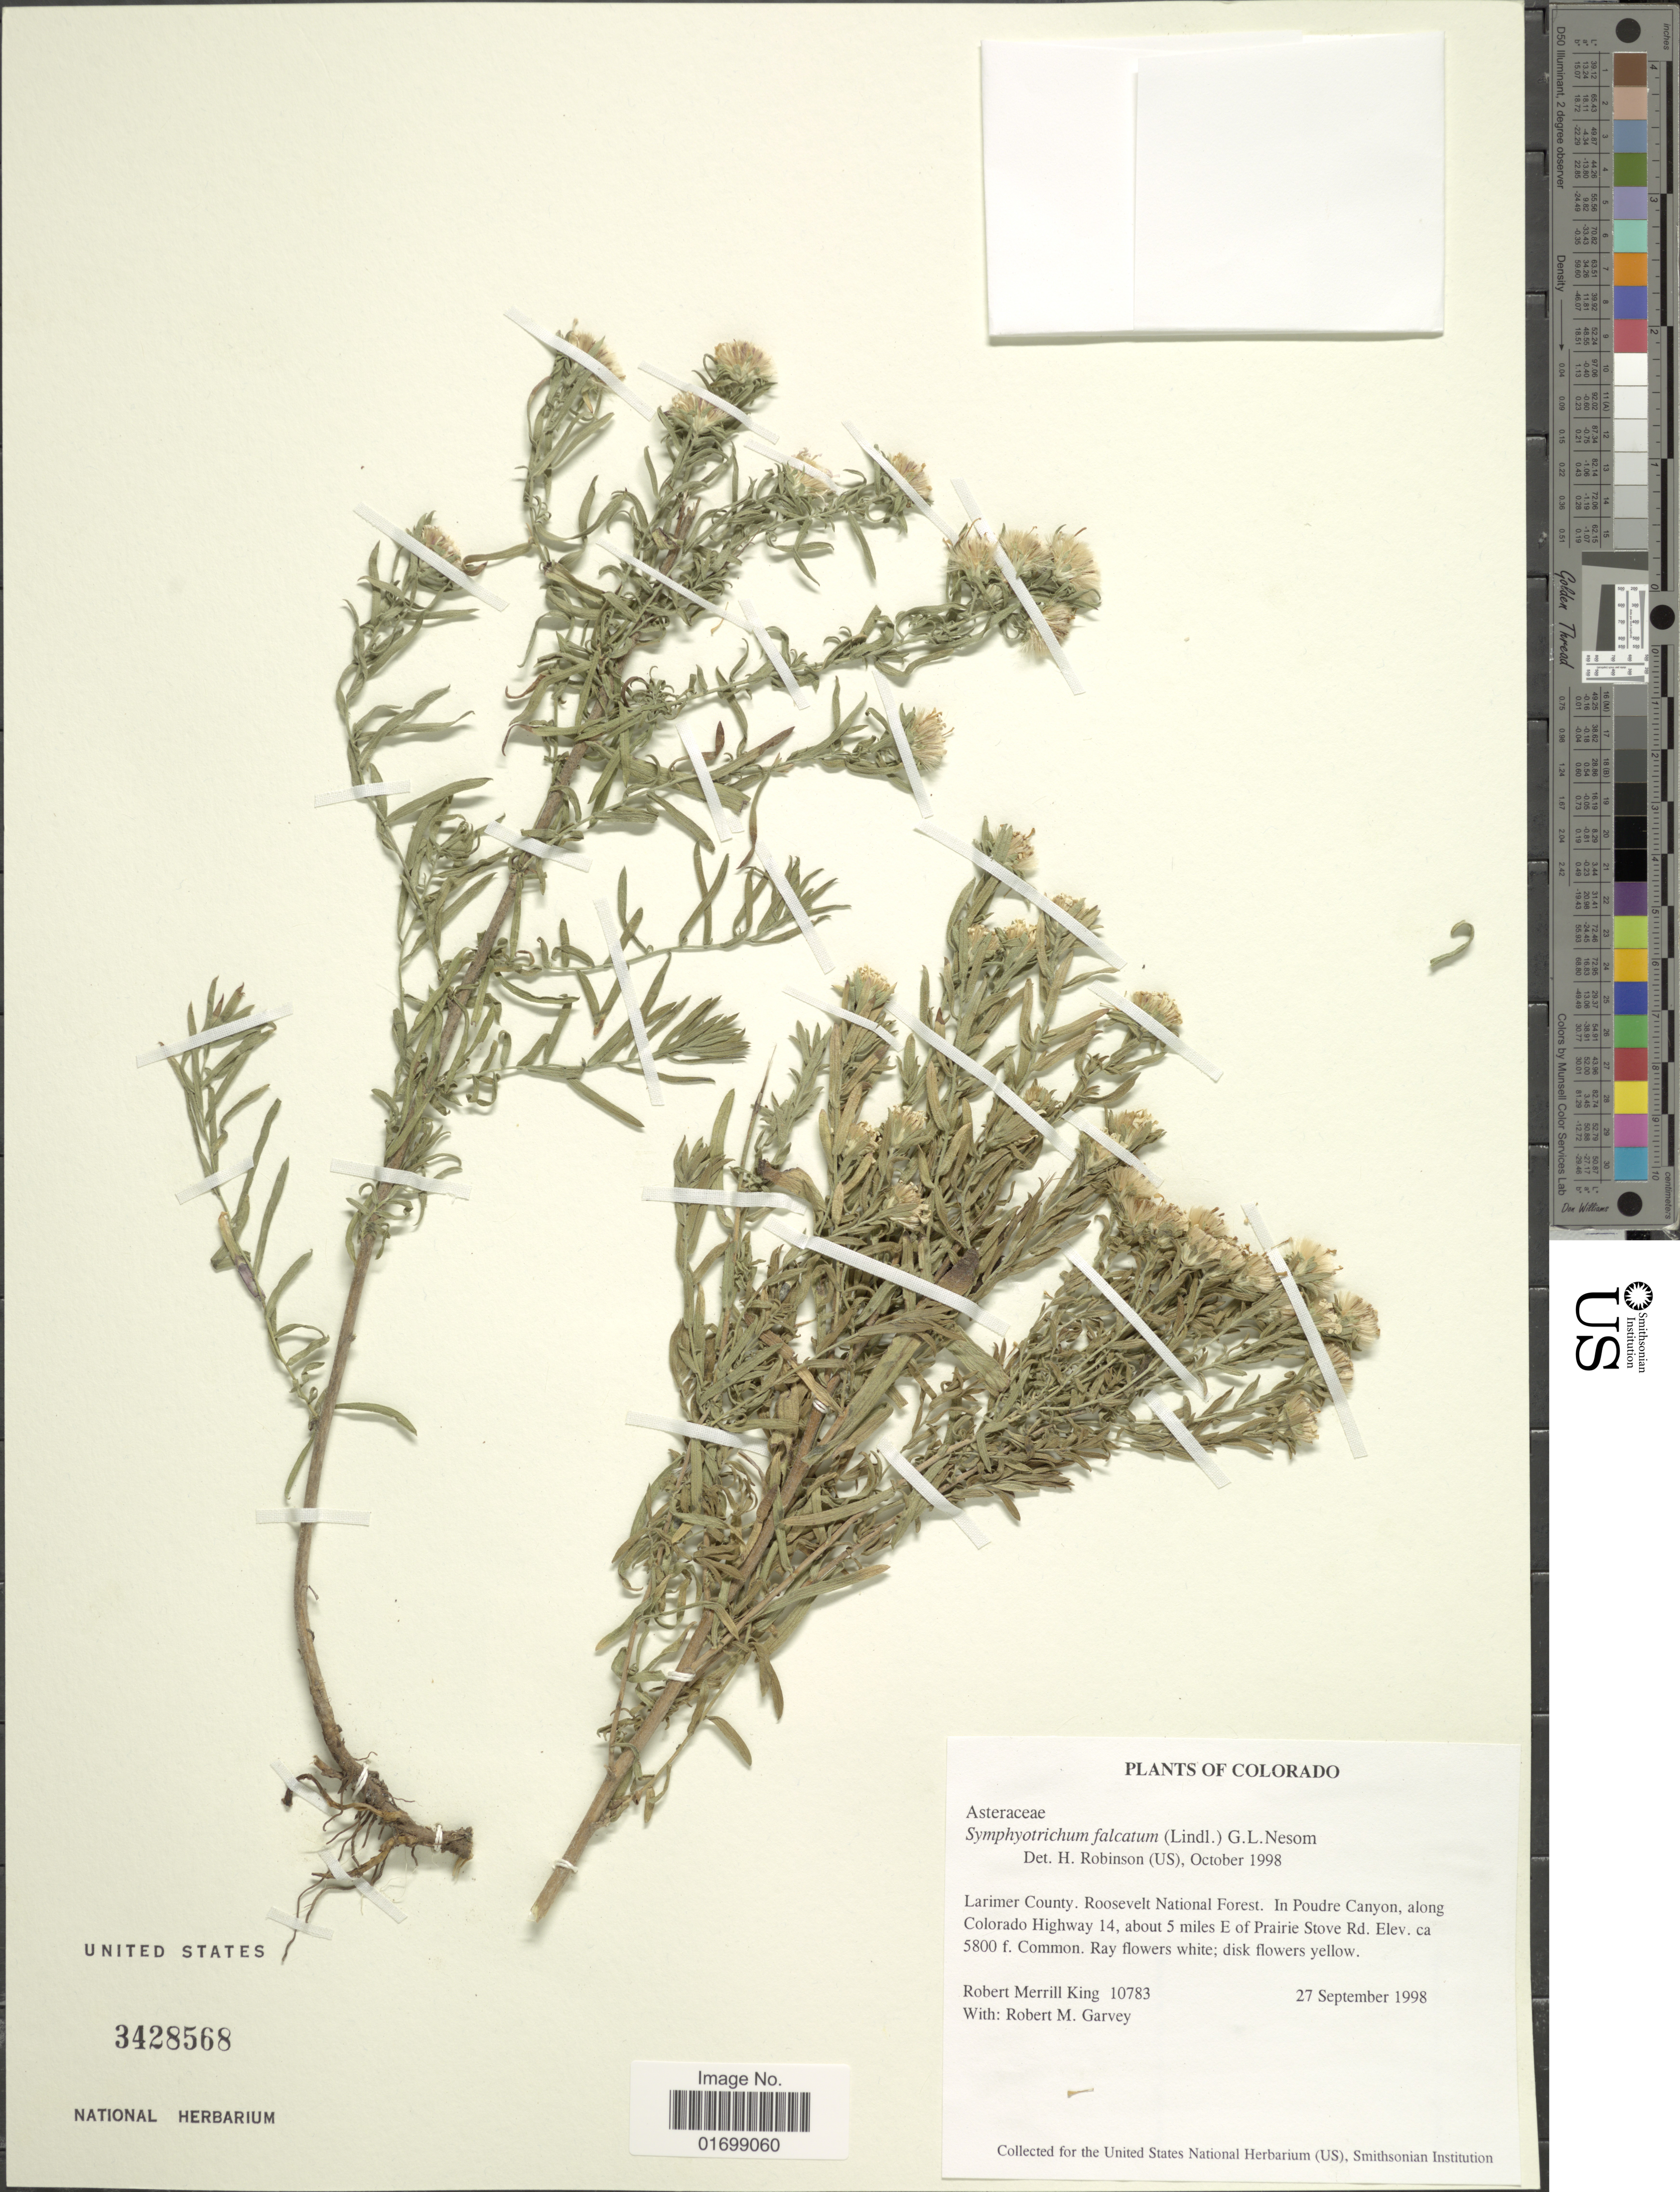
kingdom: Plantae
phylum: Tracheophyta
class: Magnoliopsida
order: Asterales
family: Asteraceae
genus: Symphyotrichum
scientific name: Symphyotrichum falcatum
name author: (Lindl. ex Lindl.) G.L. Nesom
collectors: R. M. King & R. Garvey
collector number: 10783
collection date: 1998-09-27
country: United States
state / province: Colorado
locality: Larimer County, Roosevelt Natinal Forest, in Poudre Canyon, along Colorado Highway 14, about 5 miles E of Prairie Stove Rd.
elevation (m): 1768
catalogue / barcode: US 3428568